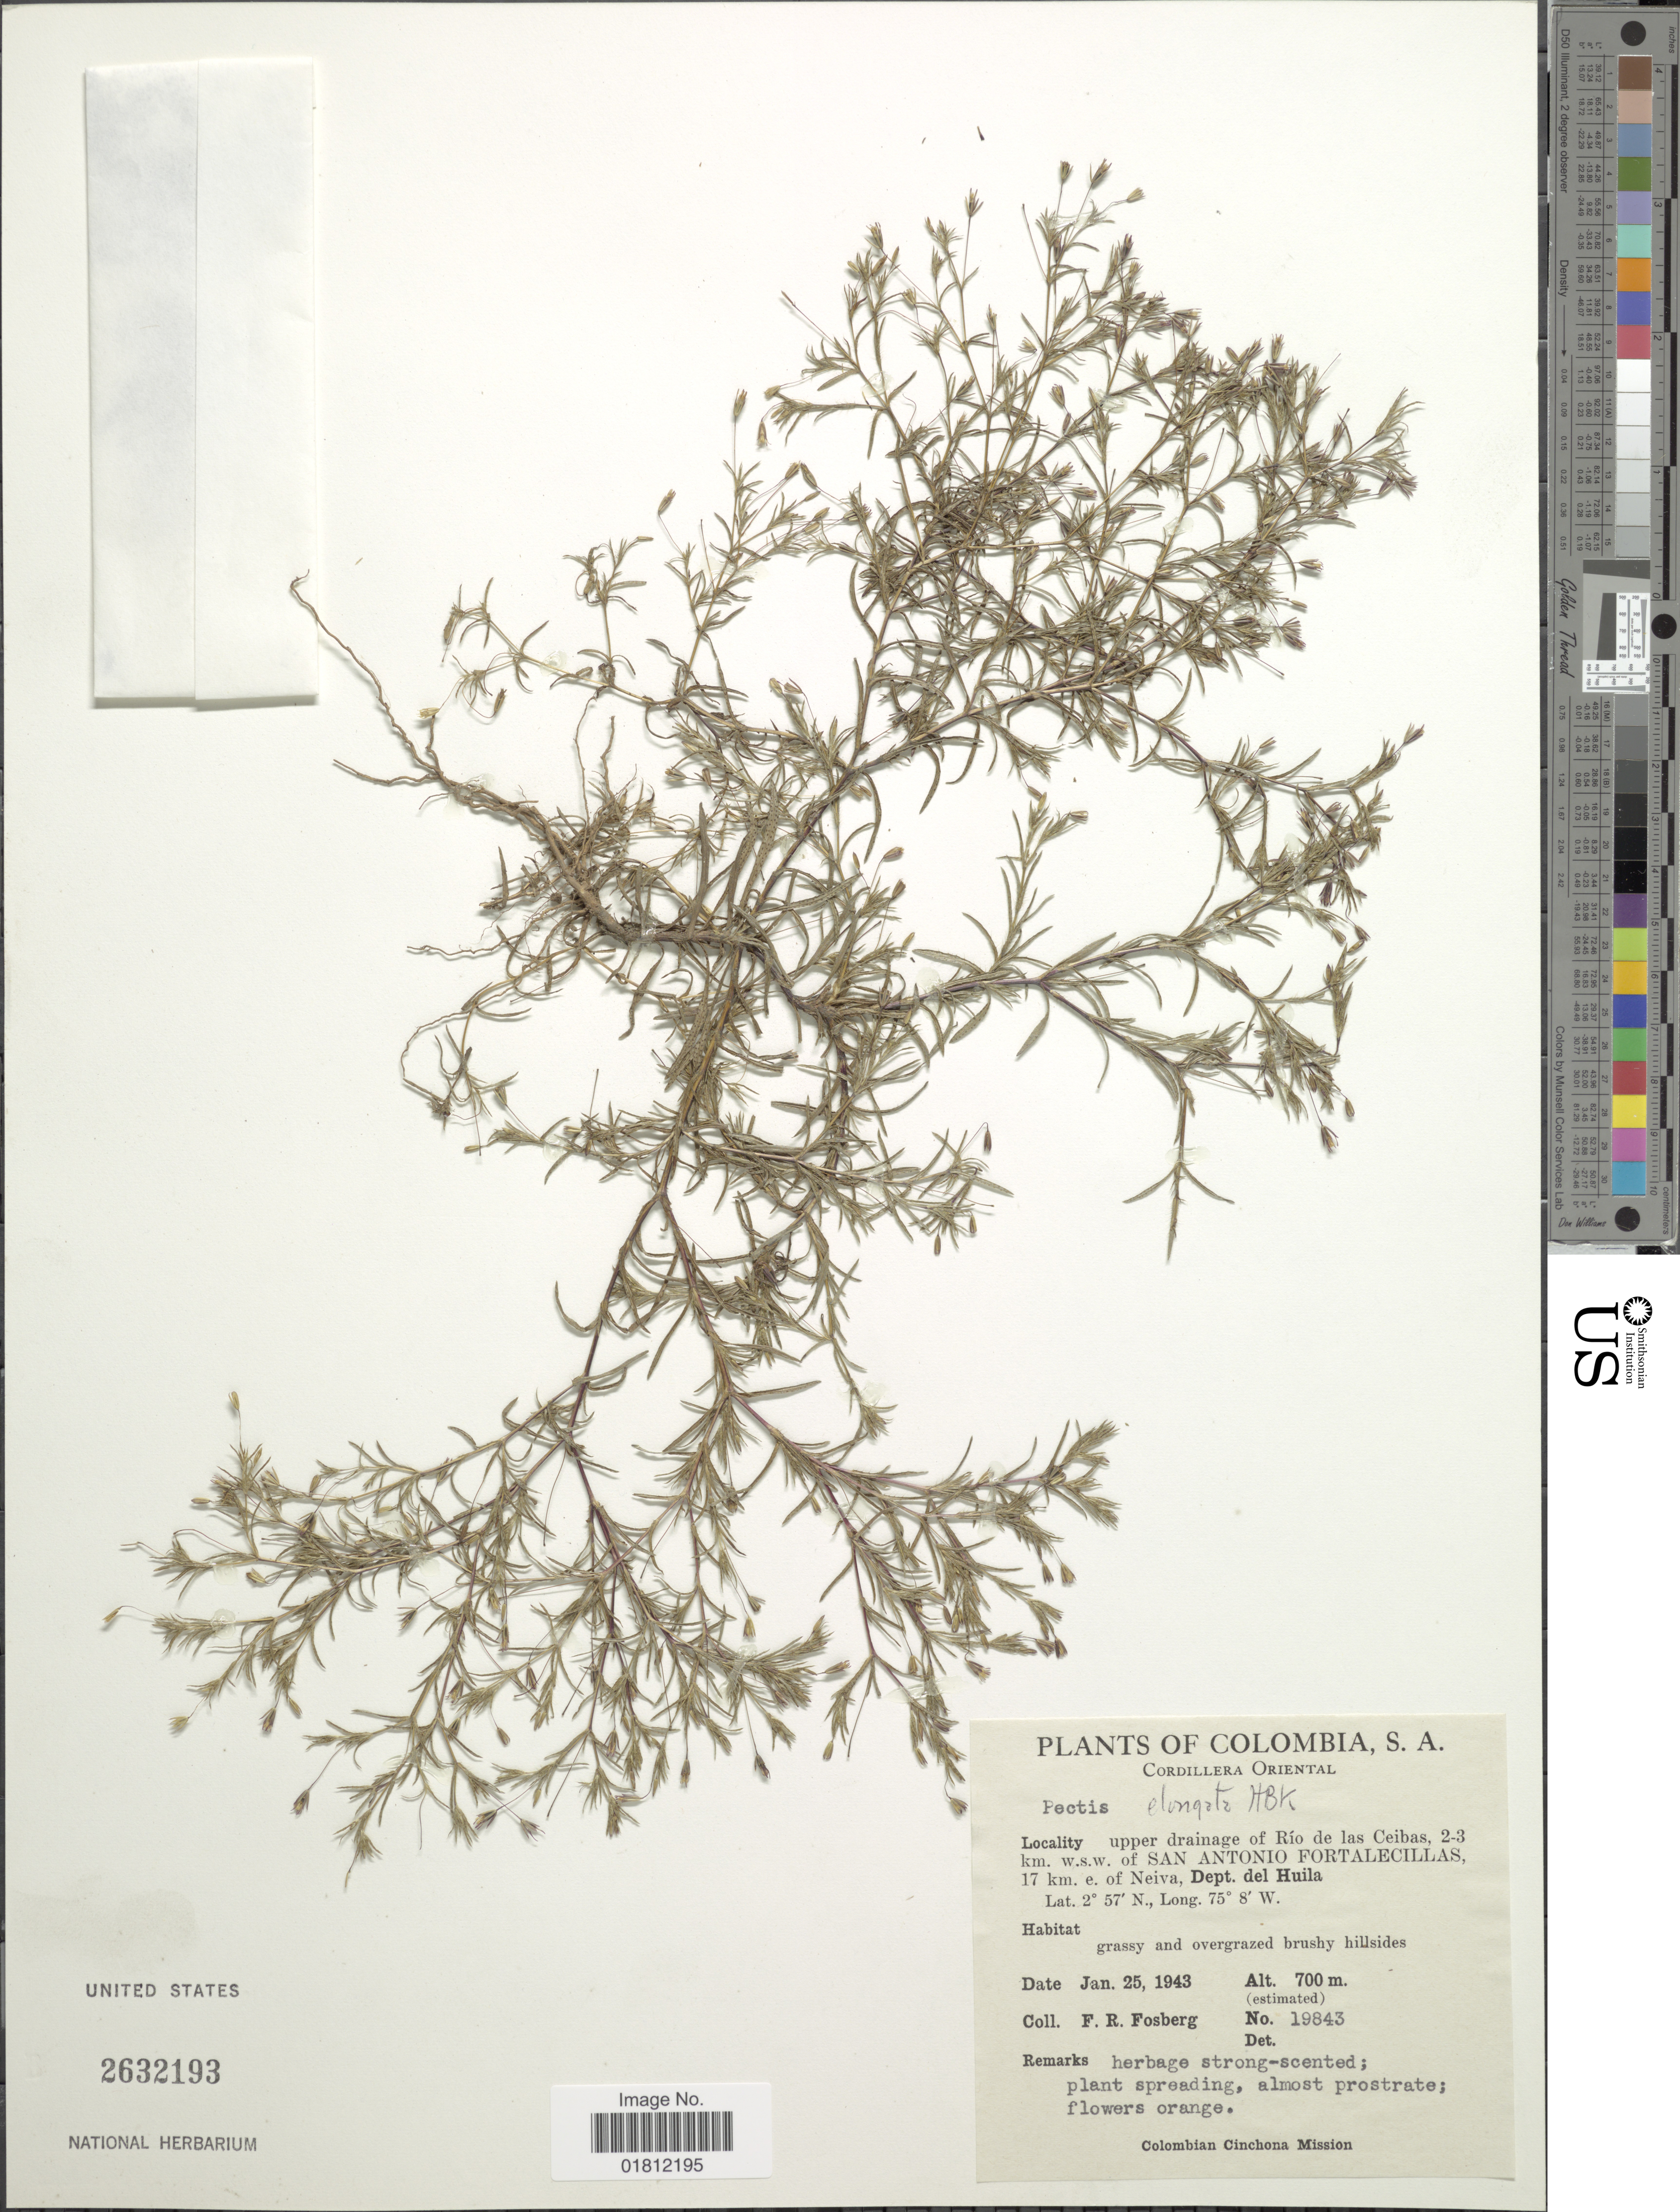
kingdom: Plantae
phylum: Tracheophyta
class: Magnoliopsida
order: Asterales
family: Asteraceae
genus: Pectis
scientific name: Pectis elongata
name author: Kunth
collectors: F. R. Fosberg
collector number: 19843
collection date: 1943-01-25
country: Colombia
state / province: Huila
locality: Upper drainaige of Rio de las Ceibas, 2-3 km. w.s.w. of San Antonio Fortalecillas 17 km e. of Neiva, Dept. del Huila.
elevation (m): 700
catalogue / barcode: US 2632193